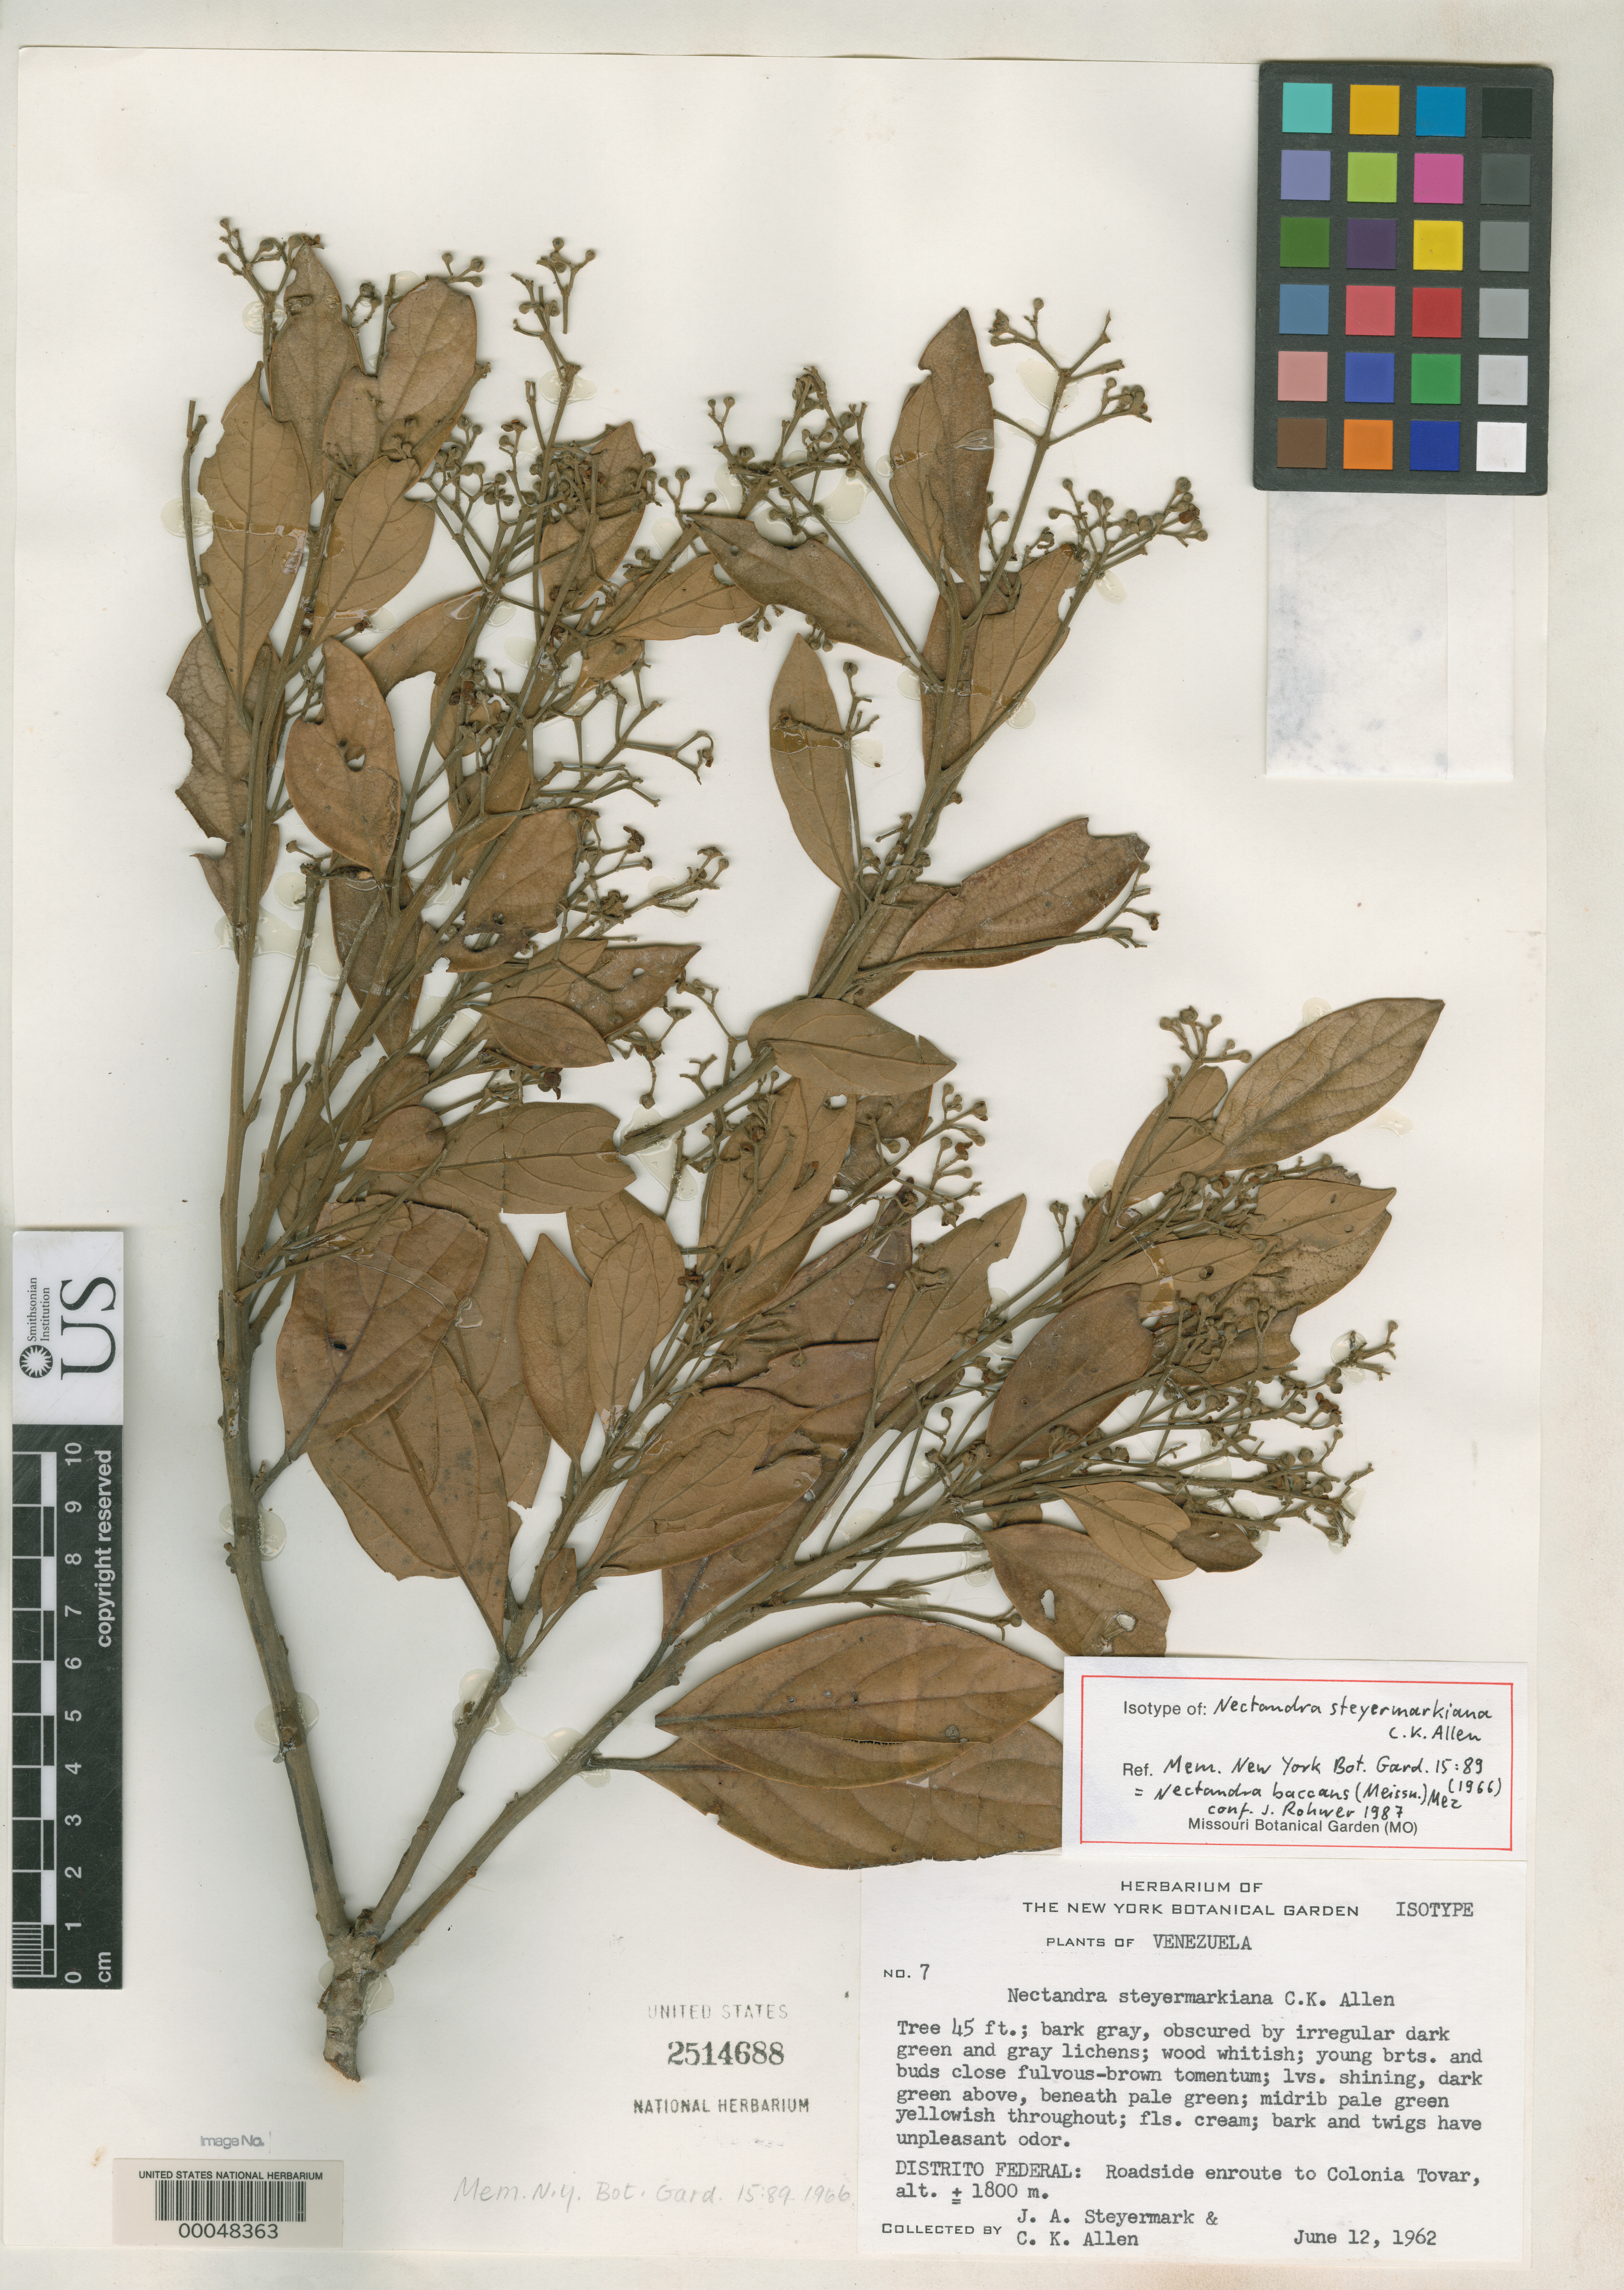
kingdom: Plantae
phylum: Tracheophyta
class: Magnoliopsida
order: Laurales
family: Lauraceae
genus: Nectandra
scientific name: Nectandra steyermarkiana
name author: C.K. Allen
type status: Isotype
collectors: J. Steyermark & C. K. Allen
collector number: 7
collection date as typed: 12 Jun 1962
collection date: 1962-06-12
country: Venezuela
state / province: Distrito Federal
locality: Colonia Tovar.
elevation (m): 1800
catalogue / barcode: US 2514688